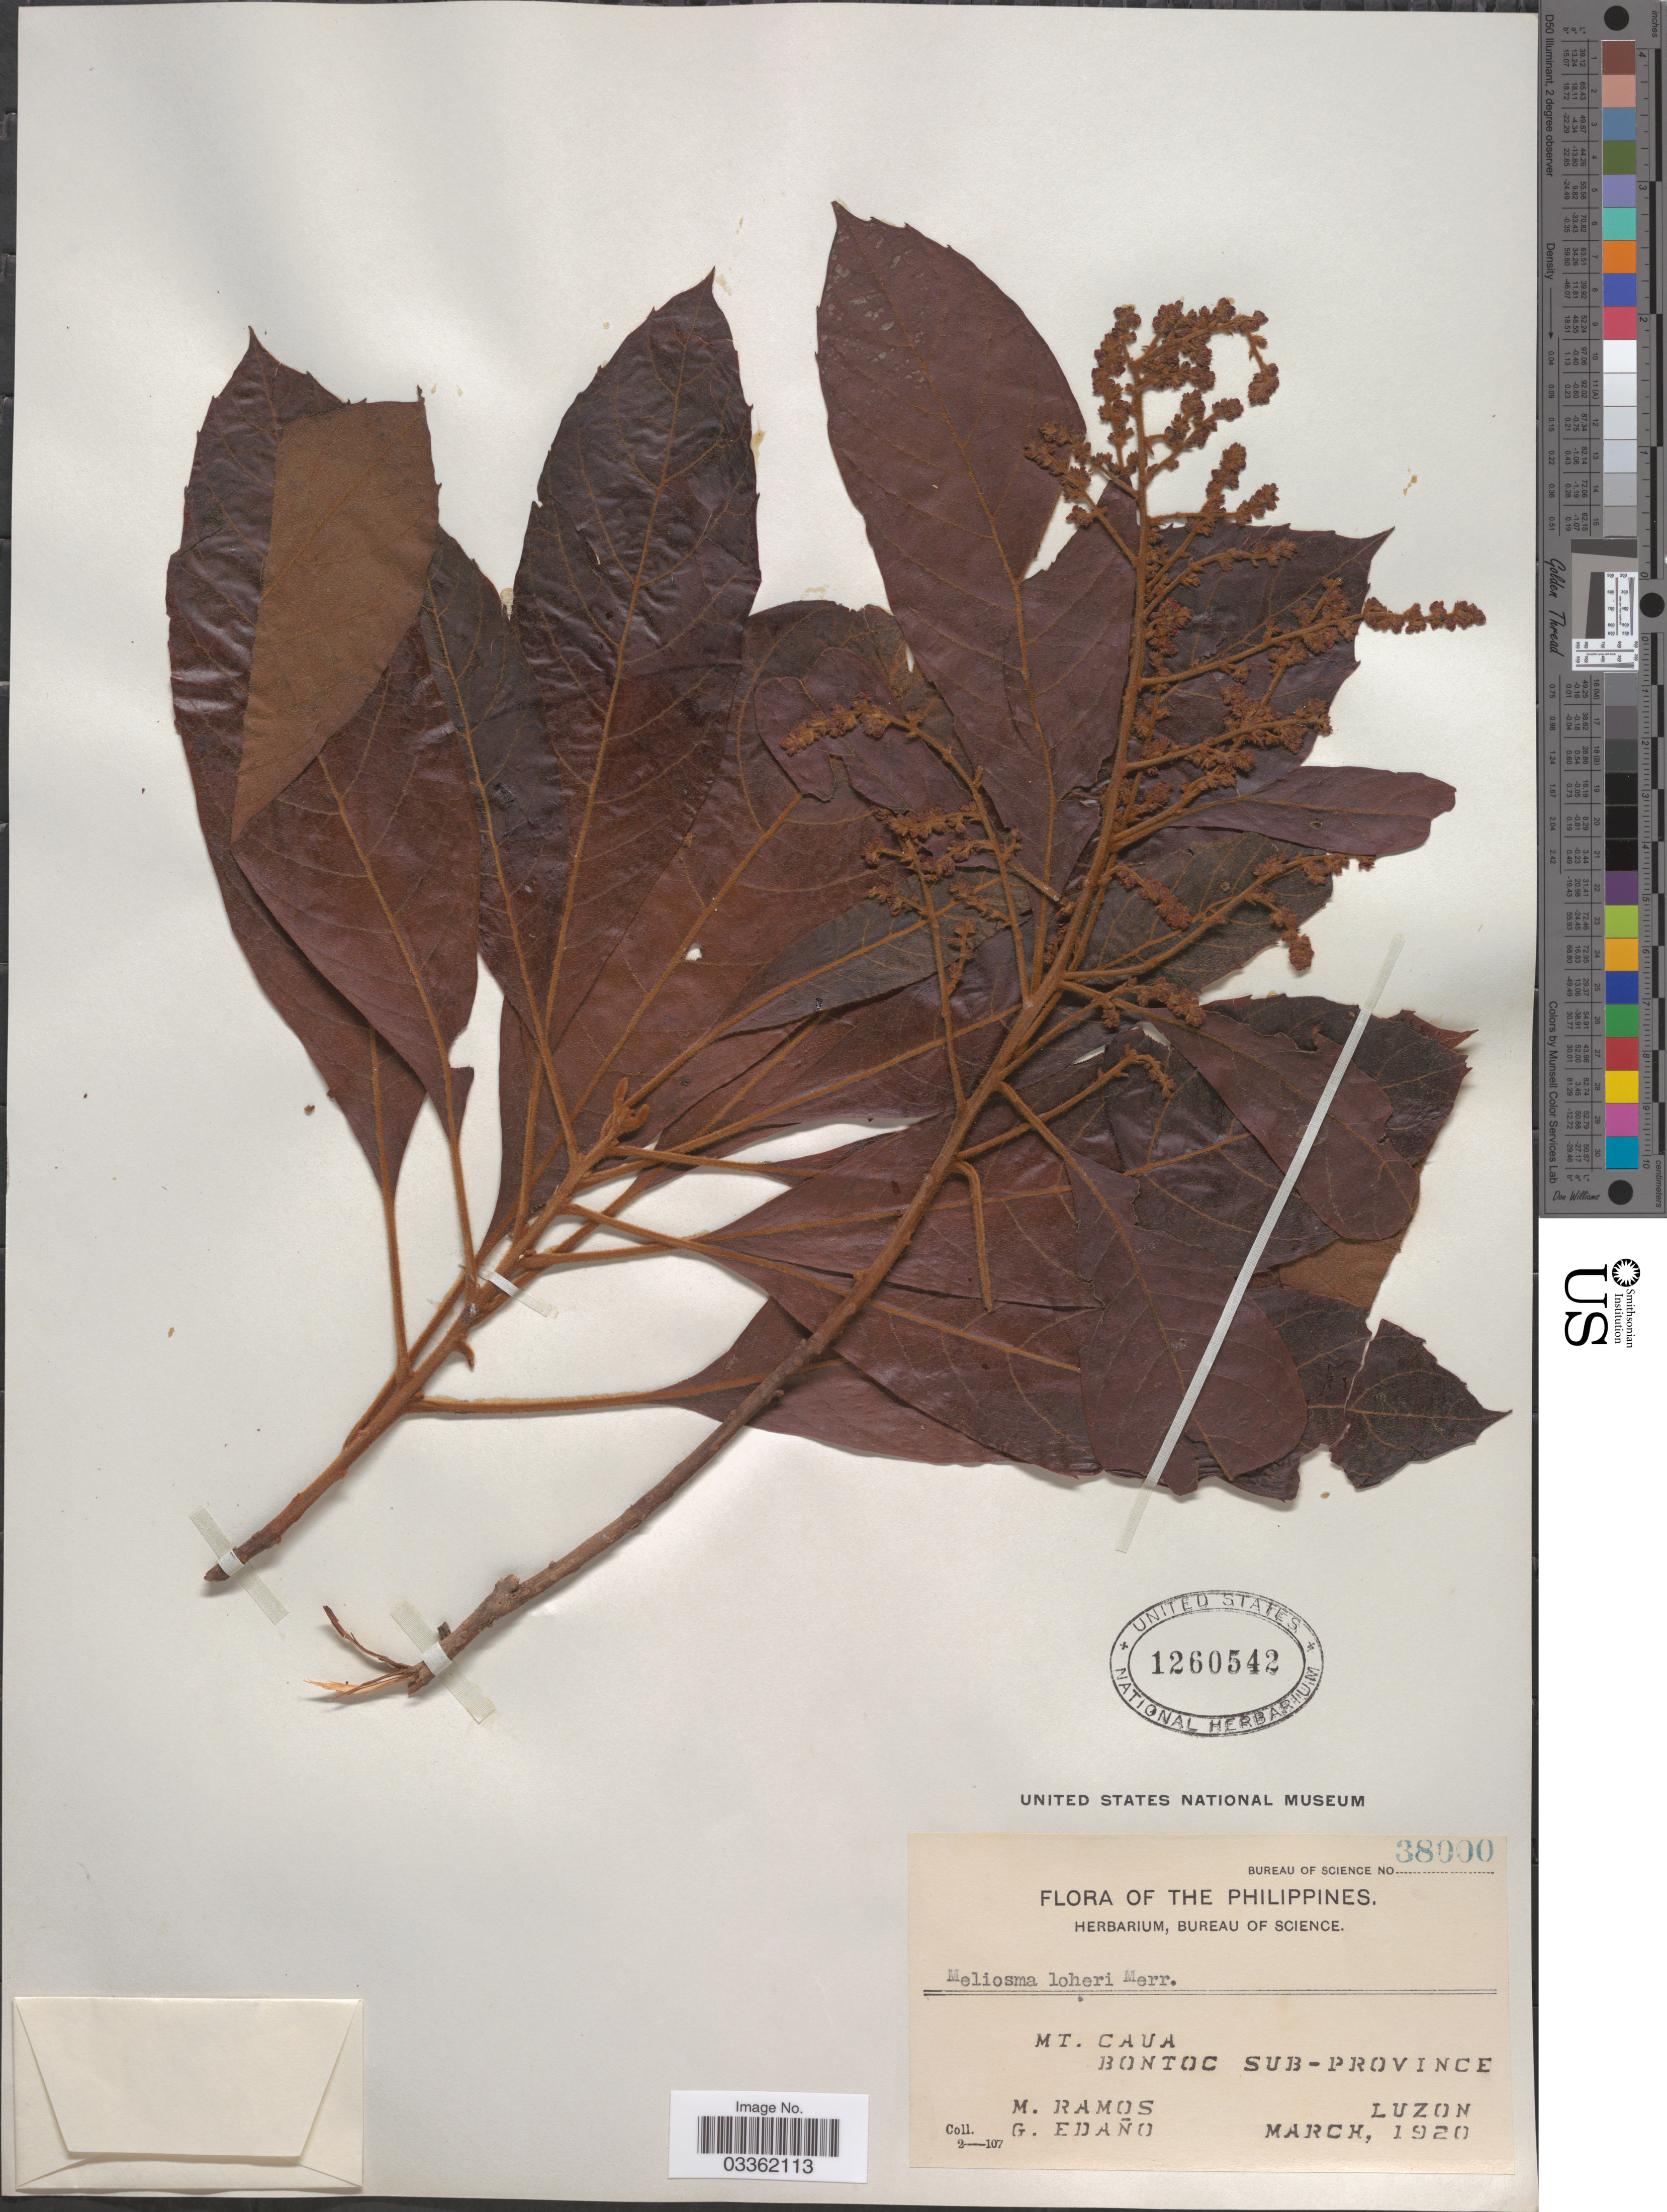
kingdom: Plantae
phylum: Tracheophyta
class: Magnoliopsida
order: Proteales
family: Sabiaceae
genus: Meliosma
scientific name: Meliosma loheri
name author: Merr.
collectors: M. Ramos & G. Edaño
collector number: Bureau of Science 38000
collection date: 1920-03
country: Philippines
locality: Mt. Caua. Bontoc Sub-Province. Luzon.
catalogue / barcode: US 1260542